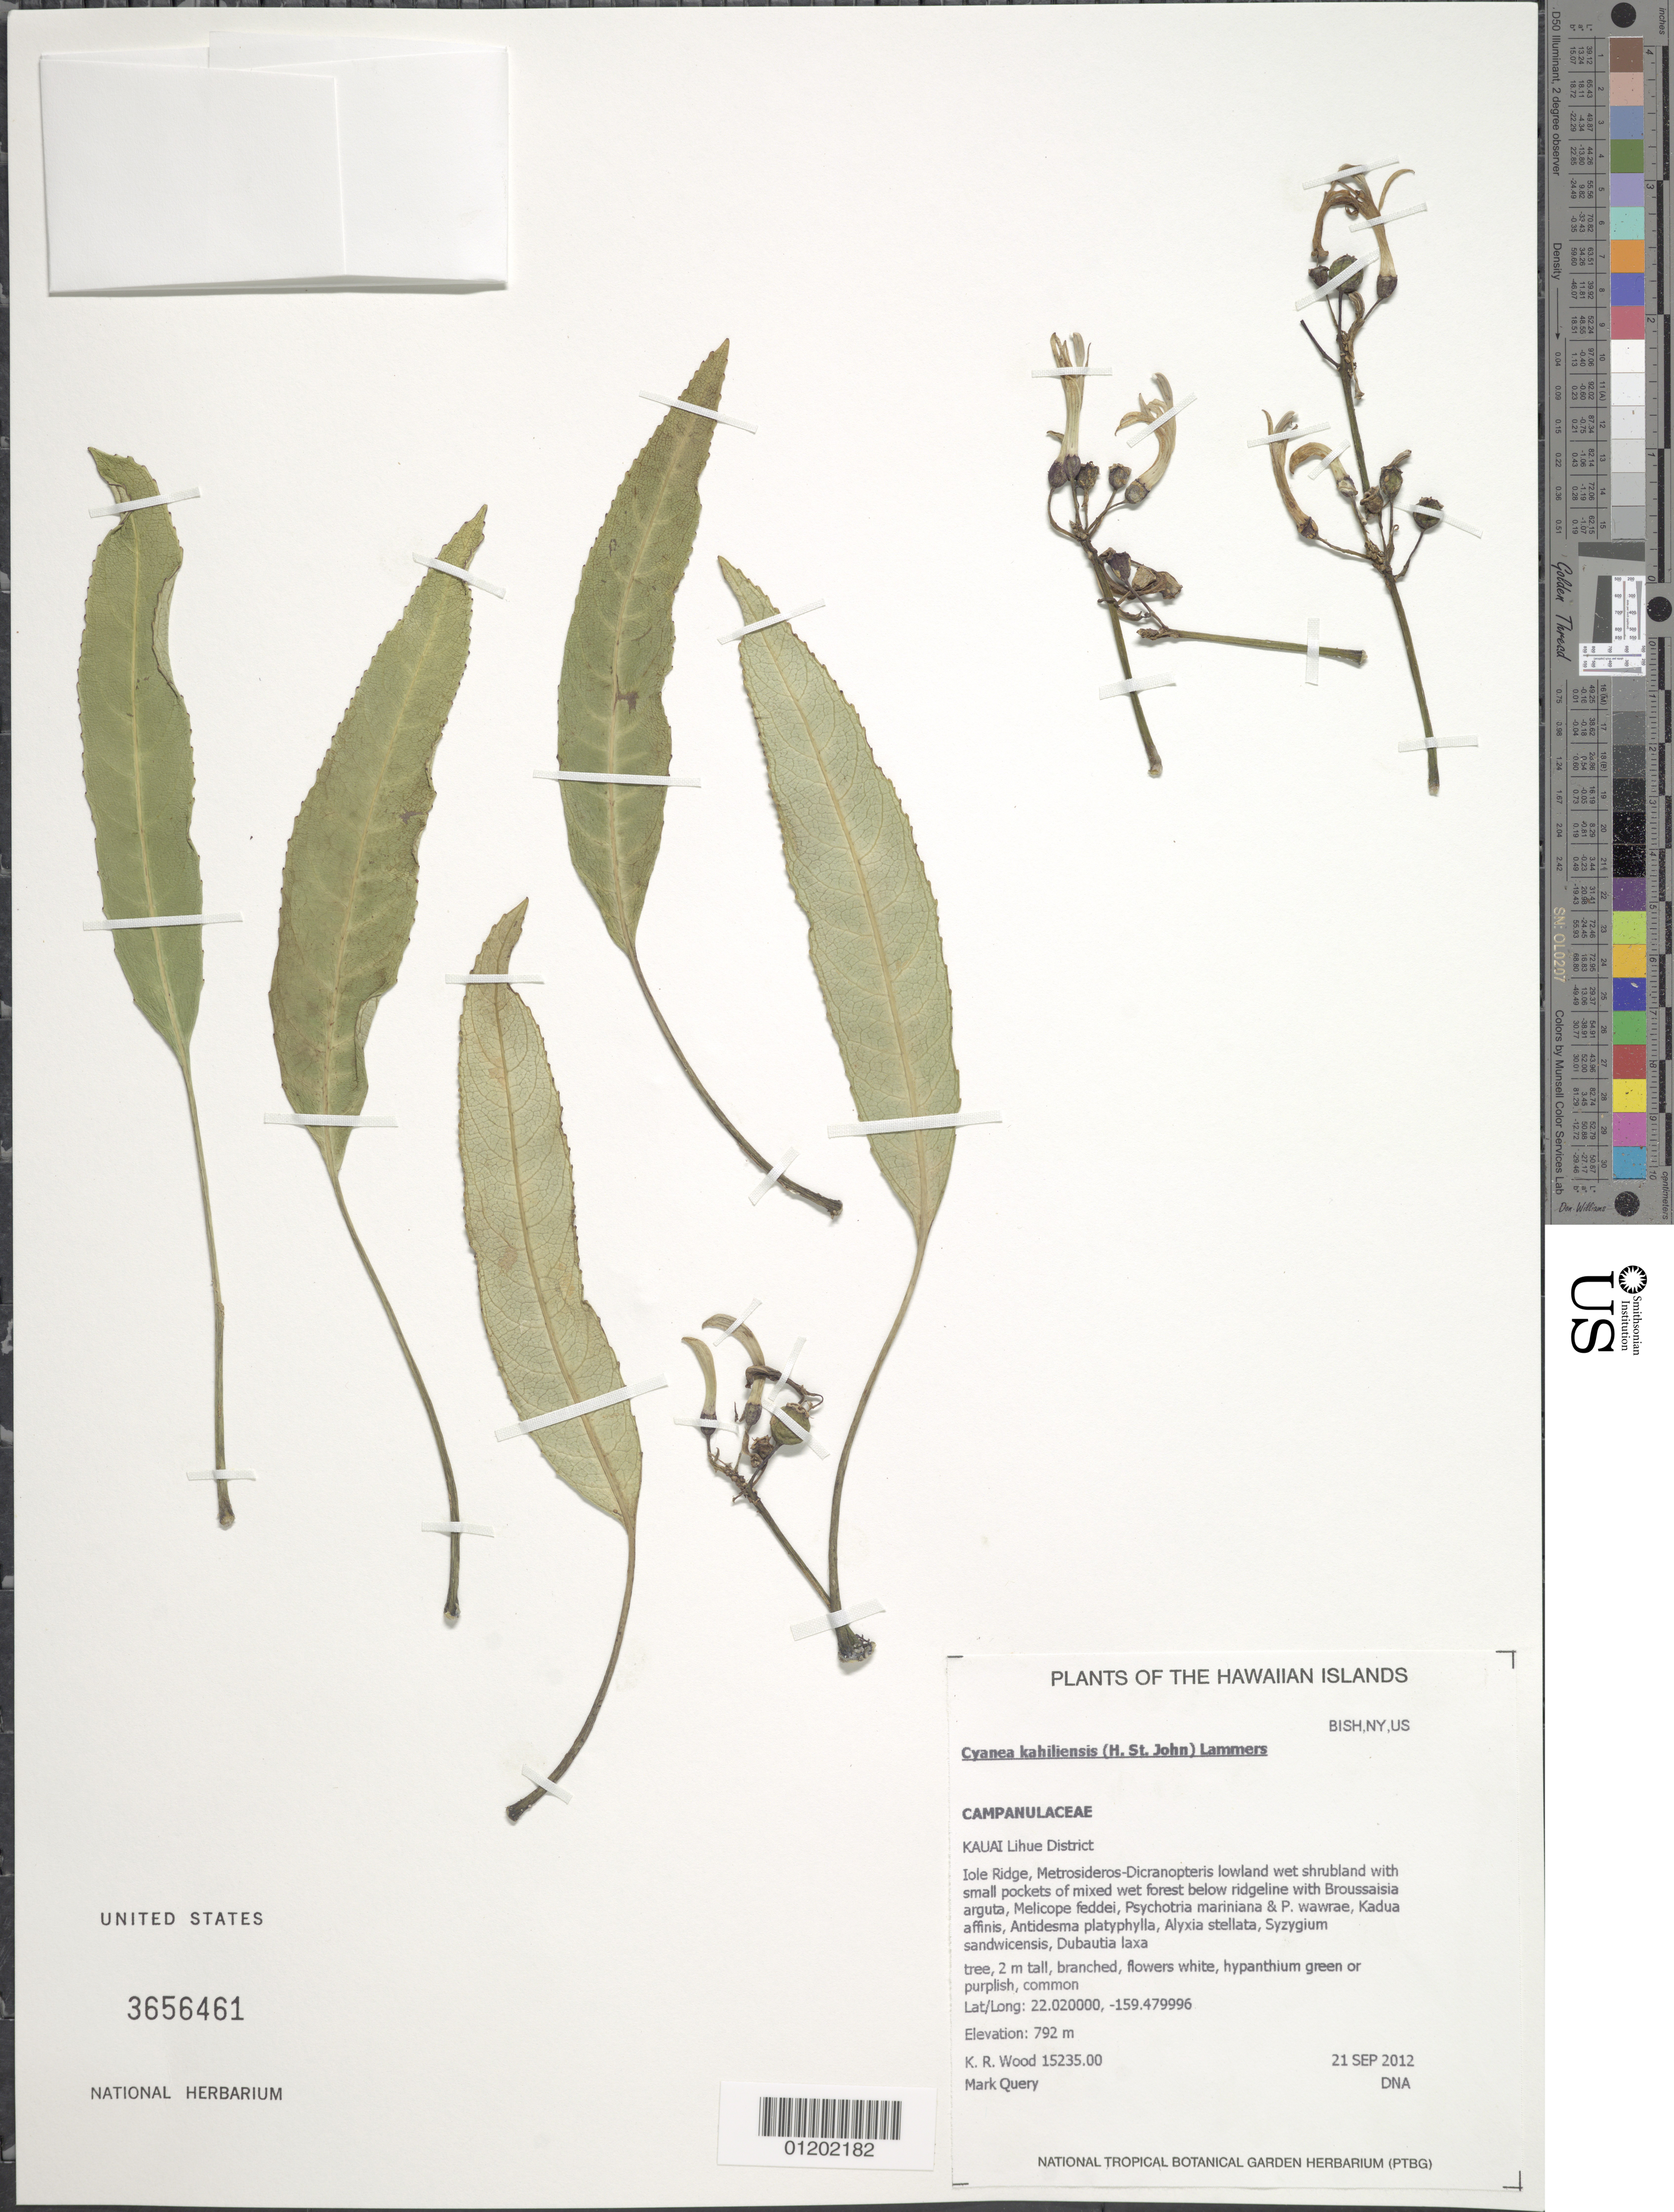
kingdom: Plantae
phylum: Tracheophyta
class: Magnoliopsida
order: Asterales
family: Campanulaceae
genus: Cyanea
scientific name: Cyanea kahiliensis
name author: (H. St. John) Lammers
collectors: K. R. Wood & M. Query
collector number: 15235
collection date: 2012-09-21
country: United States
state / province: Hawaii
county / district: Kauai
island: Kaua'i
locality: Lihue District, Iole Ridge.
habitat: Lowland wet shrubland.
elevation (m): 792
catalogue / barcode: US 3656461